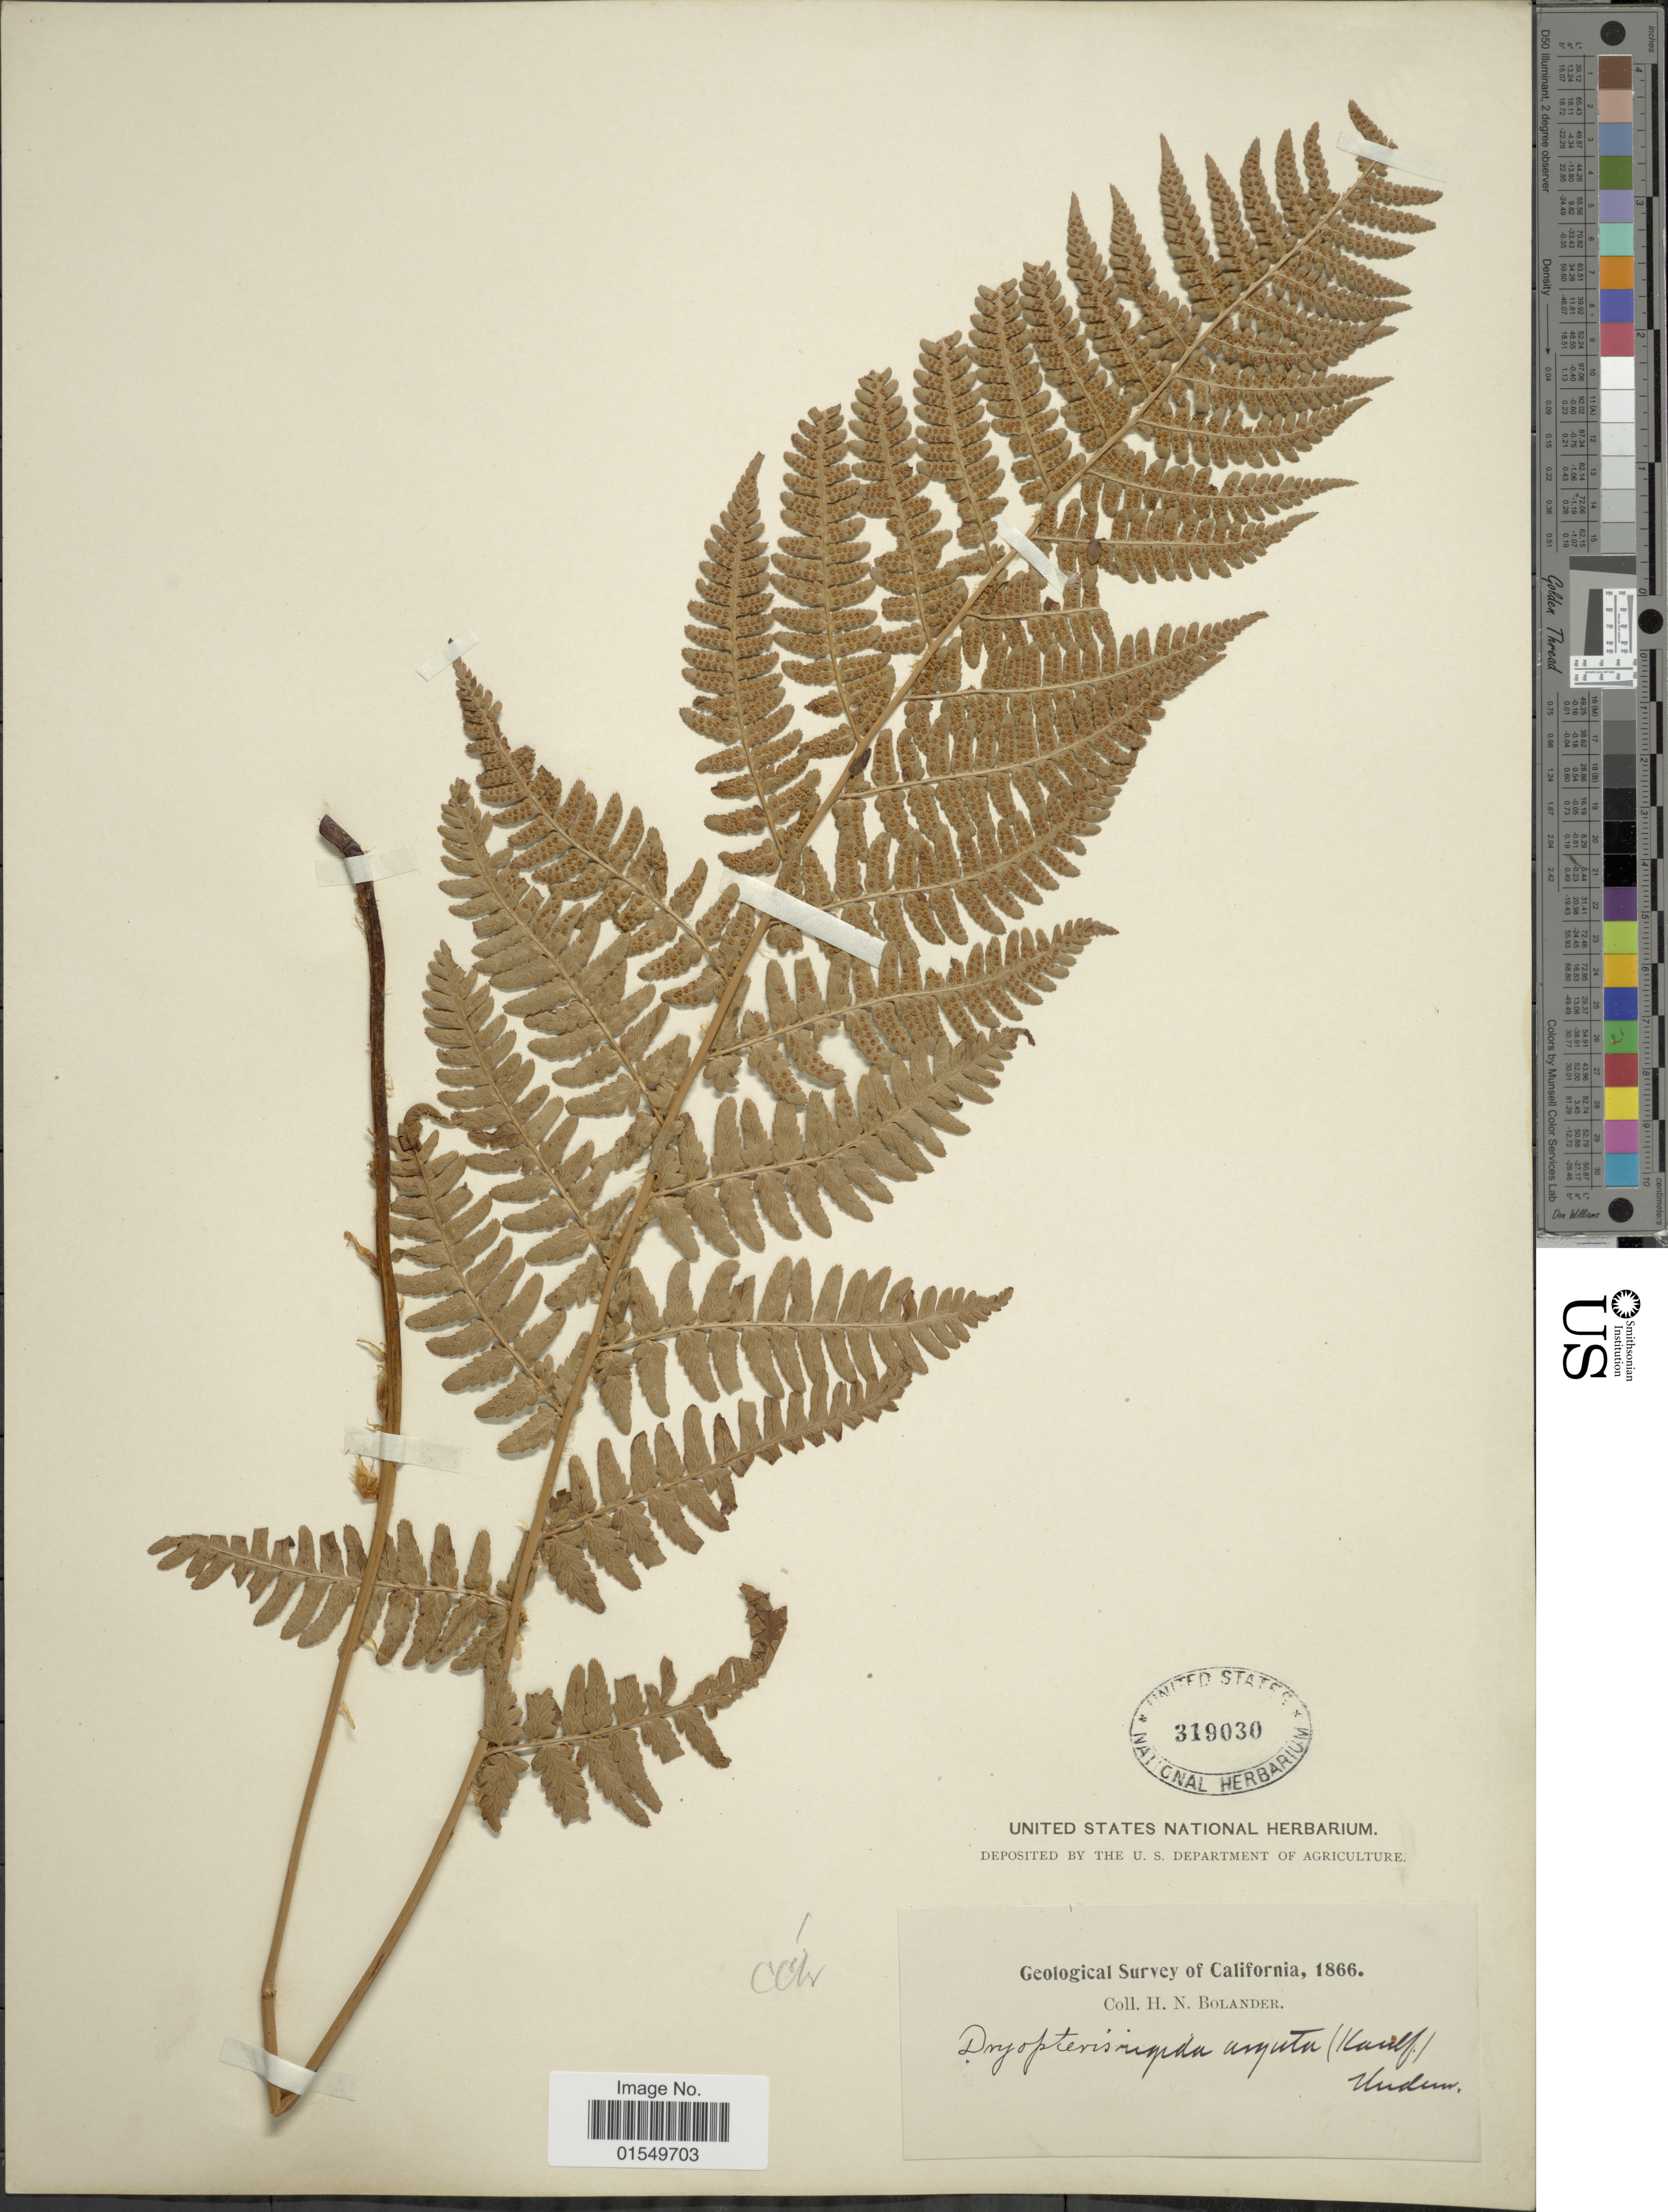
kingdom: Plantae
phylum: Tracheophyta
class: Polypodiopsida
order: Polypodiales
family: Dryopteridaceae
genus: Dryopteris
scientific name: Dryopteris arguta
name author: (Kaulf.) Maxon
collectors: H. Bolander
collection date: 1866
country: United States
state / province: California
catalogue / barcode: US 319030